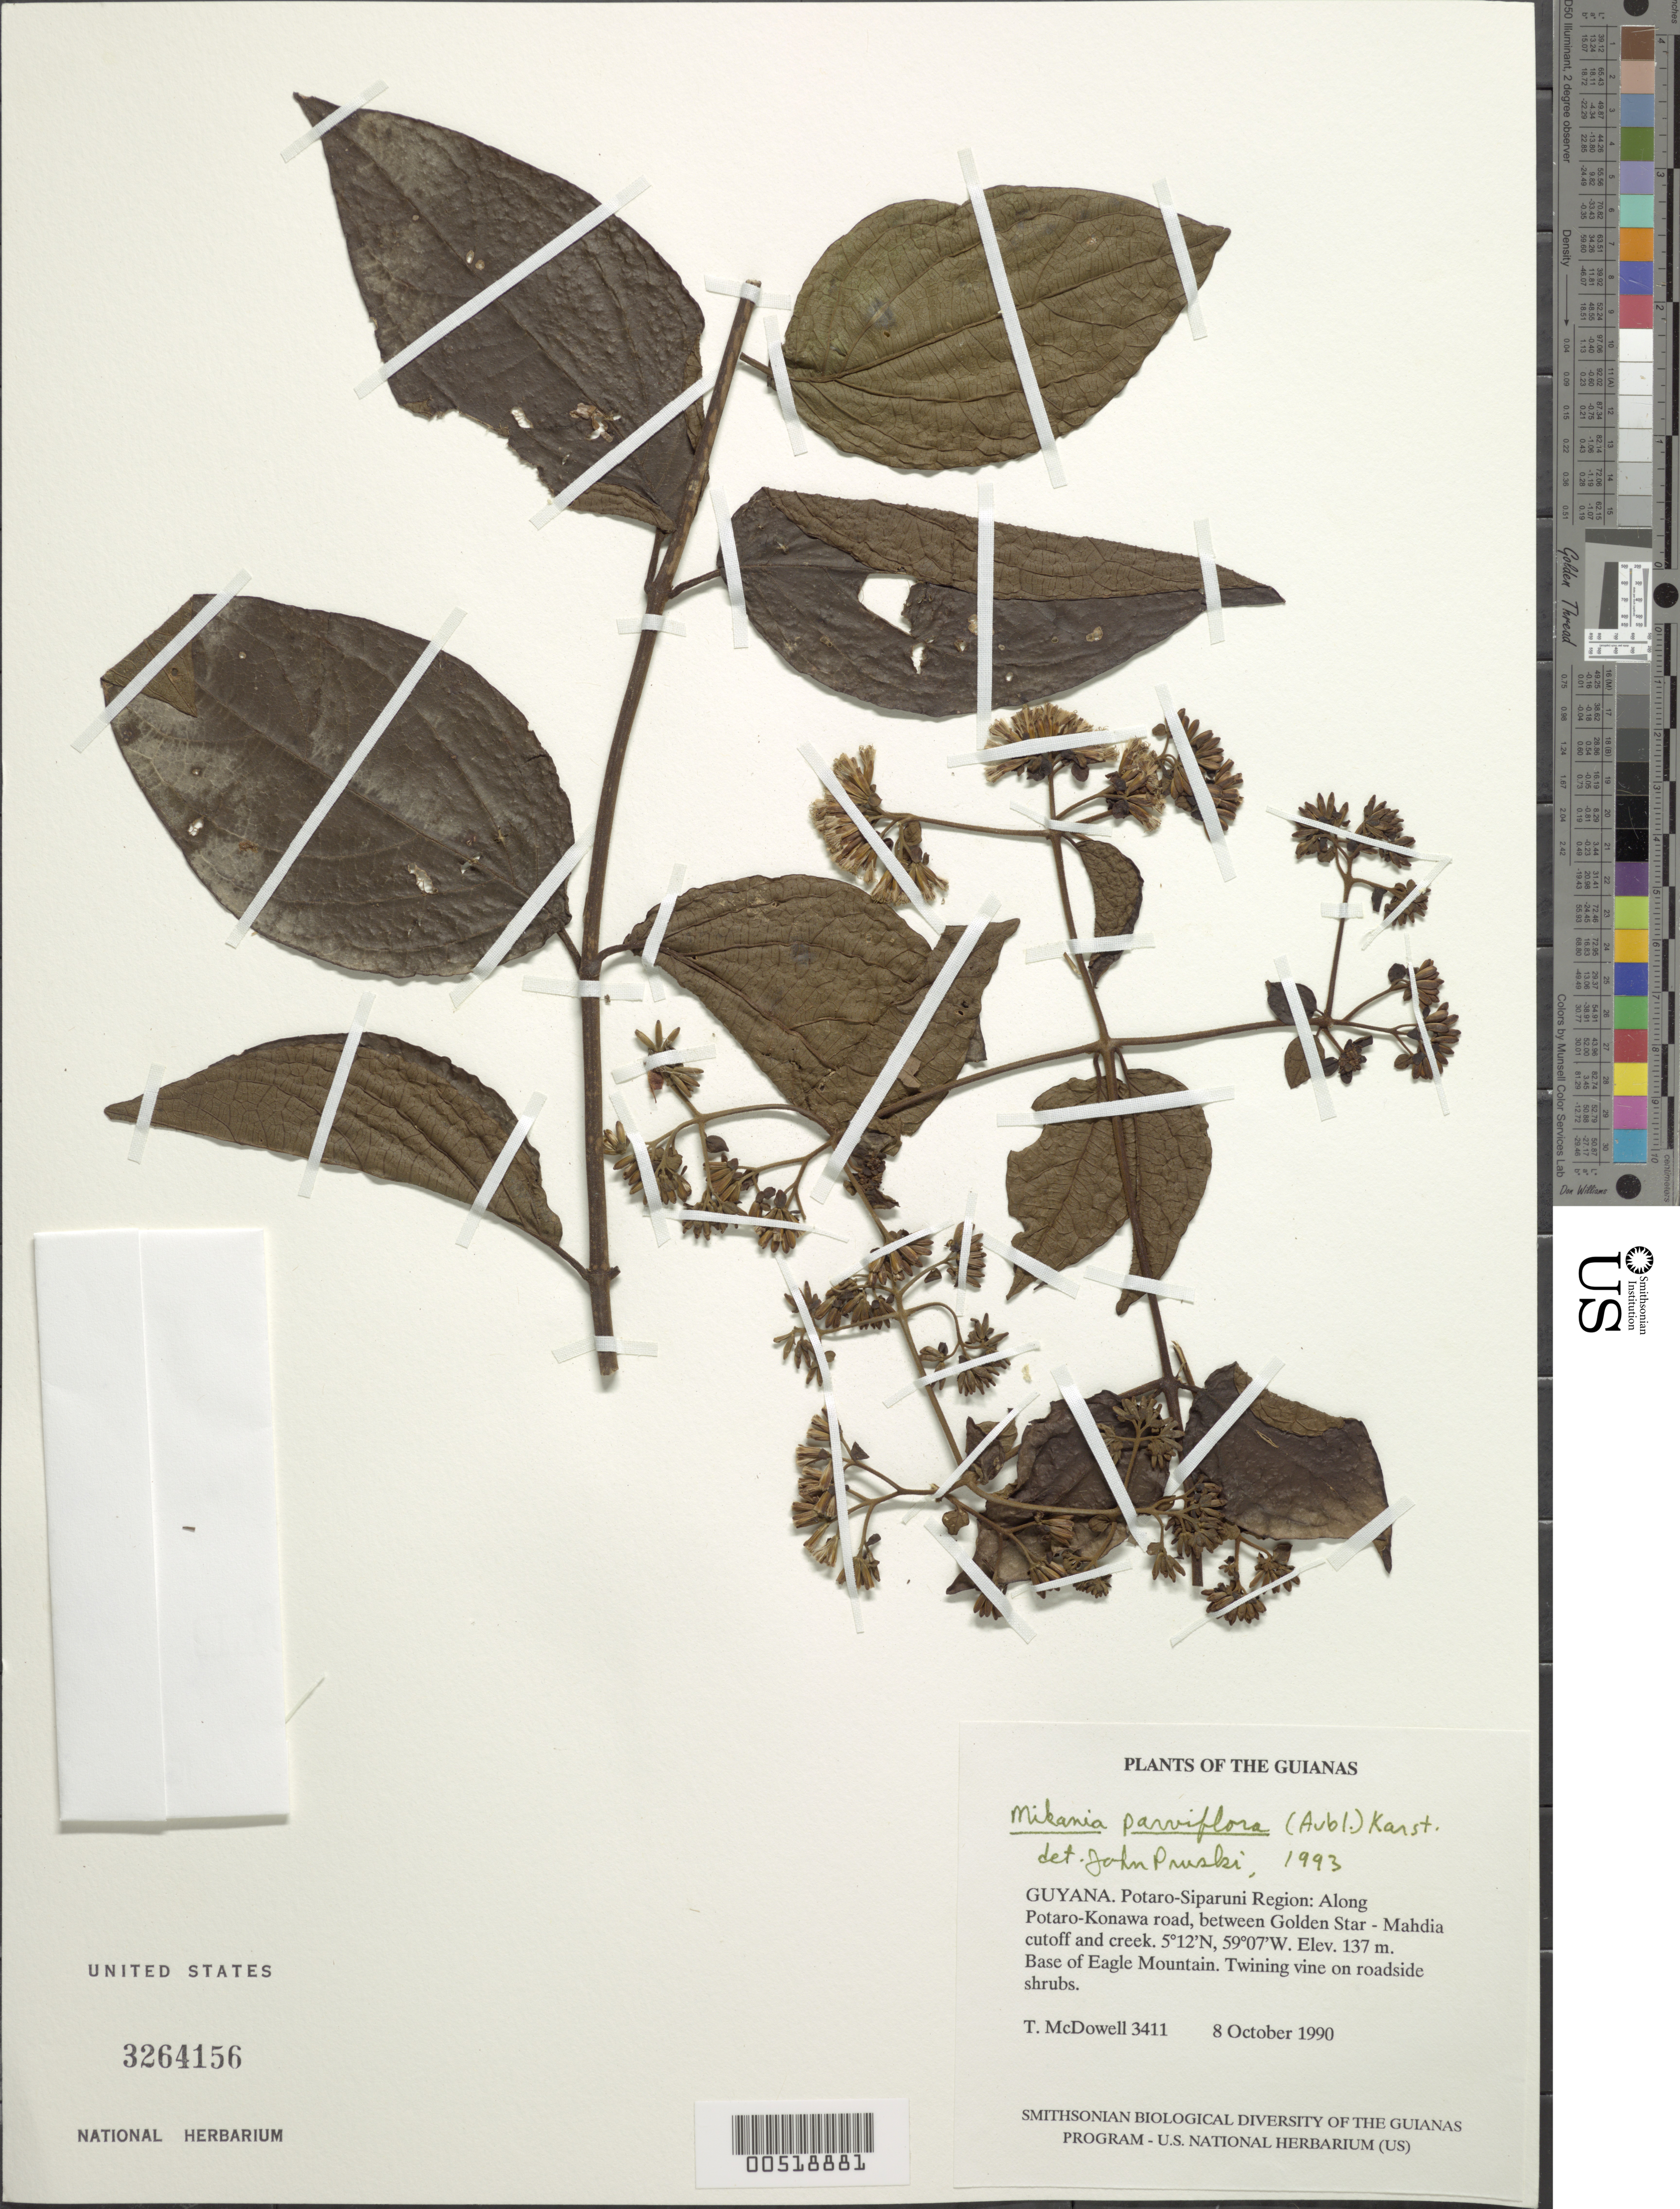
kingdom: Plantae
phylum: Tracheophyta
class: Magnoliopsida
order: Asterales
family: Asteraceae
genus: Mikania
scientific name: Mikania parviflora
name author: (Aubl.) H. Karst.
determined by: Pruski, J. F.; Funk, V. A.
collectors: T. McDowell & D. Gopaul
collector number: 3411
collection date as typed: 8 October 1990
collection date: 1990-10-08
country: Guyana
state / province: Potaro-Siparuni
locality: Along Potaro-Konawa road, between Golden Star - Mahdia cutoff and creek. Base of Eagle Mountain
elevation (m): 137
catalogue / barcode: US 3264156